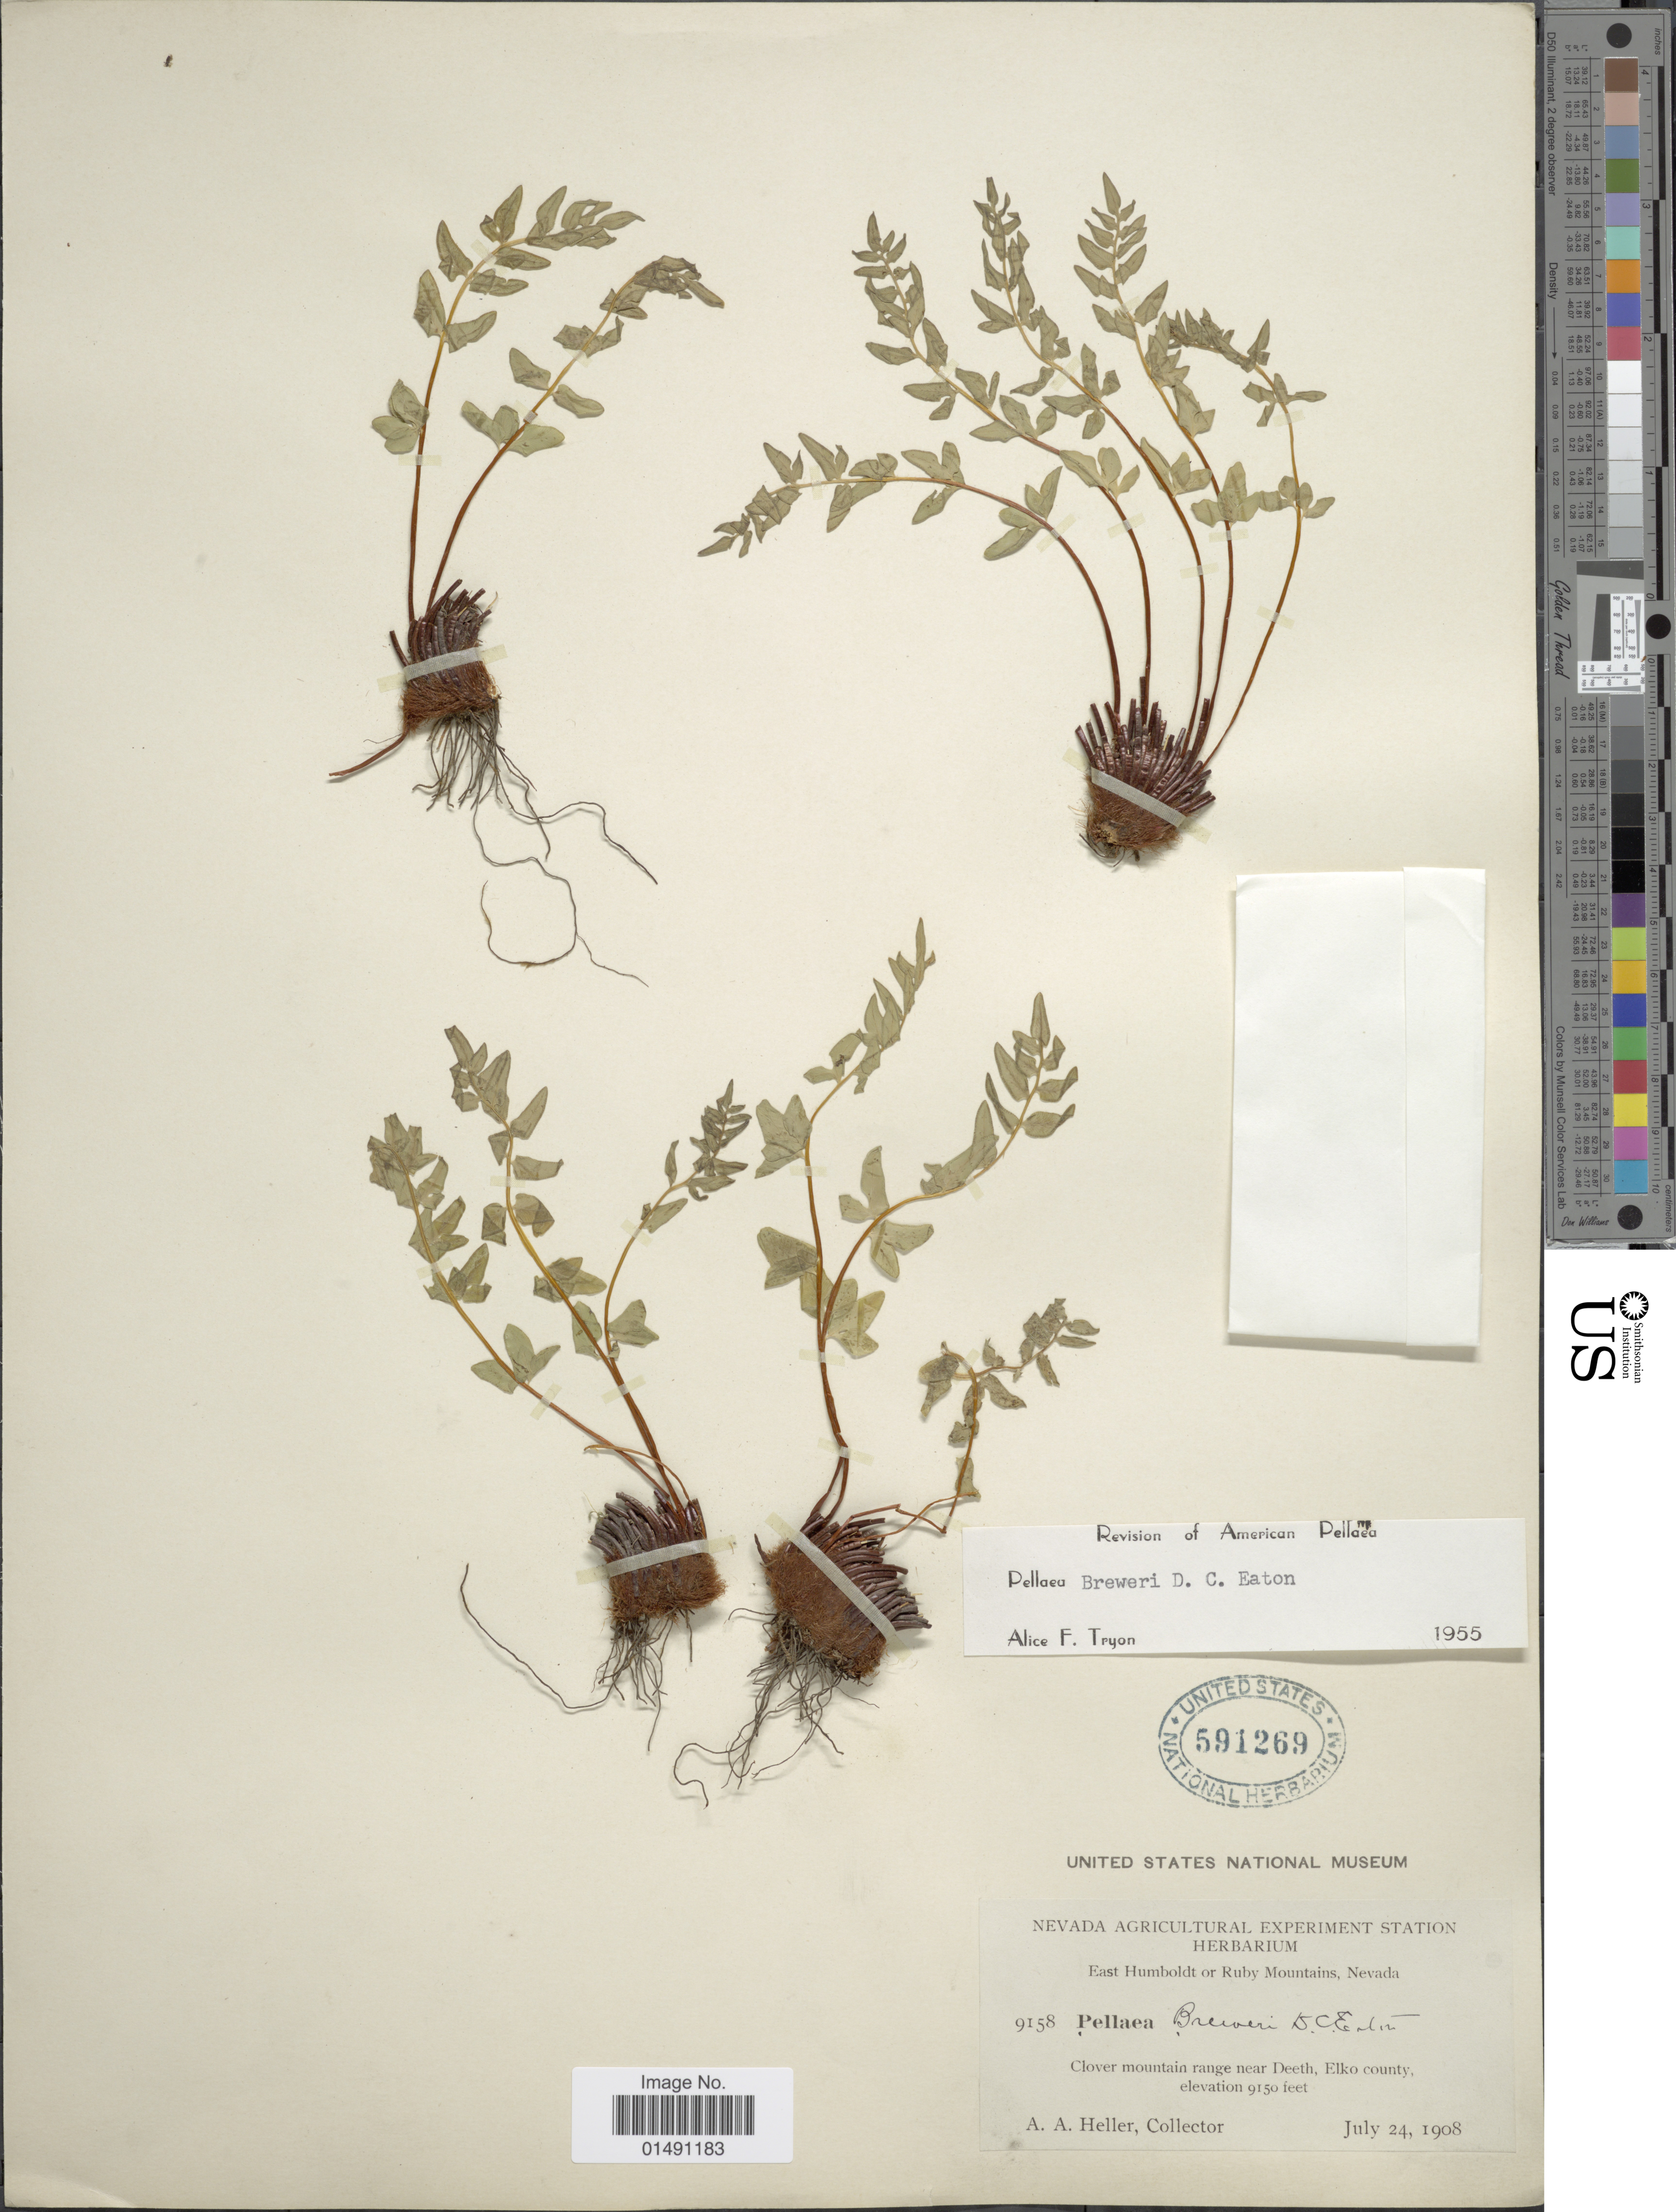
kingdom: Plantae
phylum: Tracheophyta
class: Polypodiopsida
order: Polypodiales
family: Pteridaceae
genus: Pellaea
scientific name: Pellaea breweri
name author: D.C. Eaton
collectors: A. A. Heller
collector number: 9158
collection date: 1908-07-24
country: United States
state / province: Nevada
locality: East Humboldt or Ruby Mountains, Clove mountain range near Deeth, Elko County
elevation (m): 2789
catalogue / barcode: US 591269